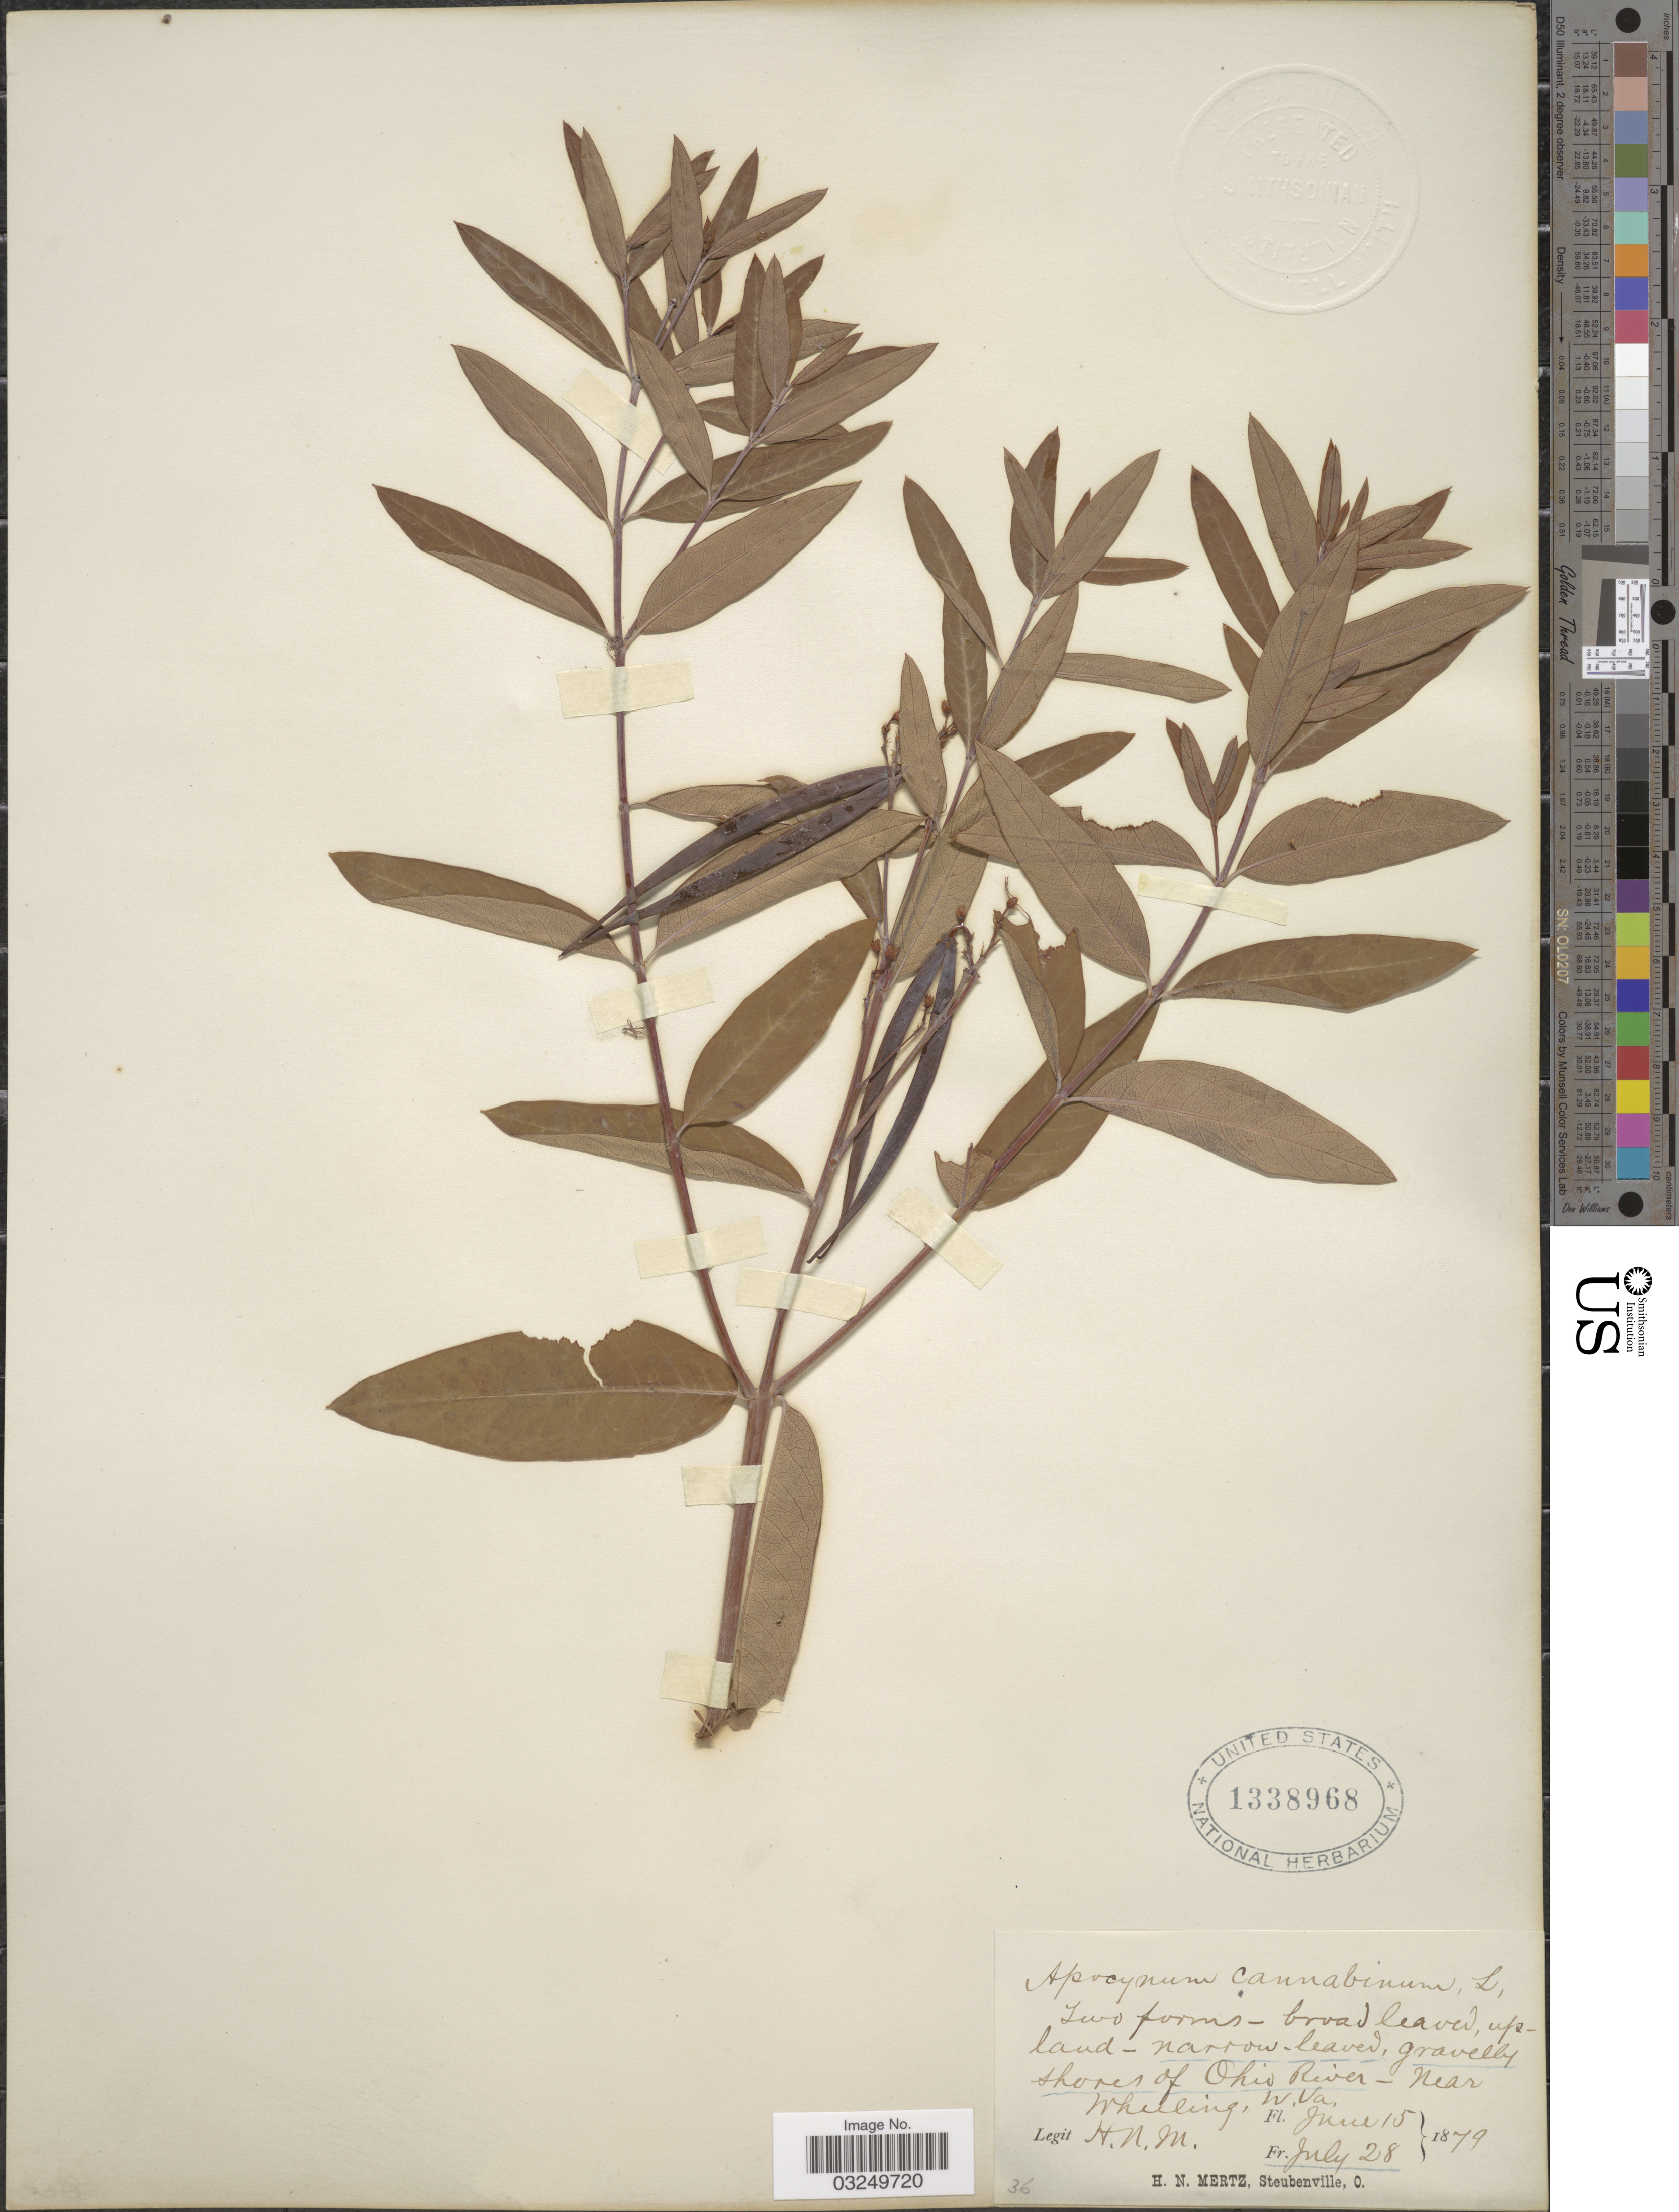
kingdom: Plantae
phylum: Tracheophyta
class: Magnoliopsida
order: Gentianales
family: Apocynaceae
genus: Apocynum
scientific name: Apocynum cannabinum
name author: L.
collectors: H. Mertz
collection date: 1879-06-15/1879-07-28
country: United States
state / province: West Virginia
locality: Slopes of Ohio River - Near Wheeling.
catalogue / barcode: US 1338968